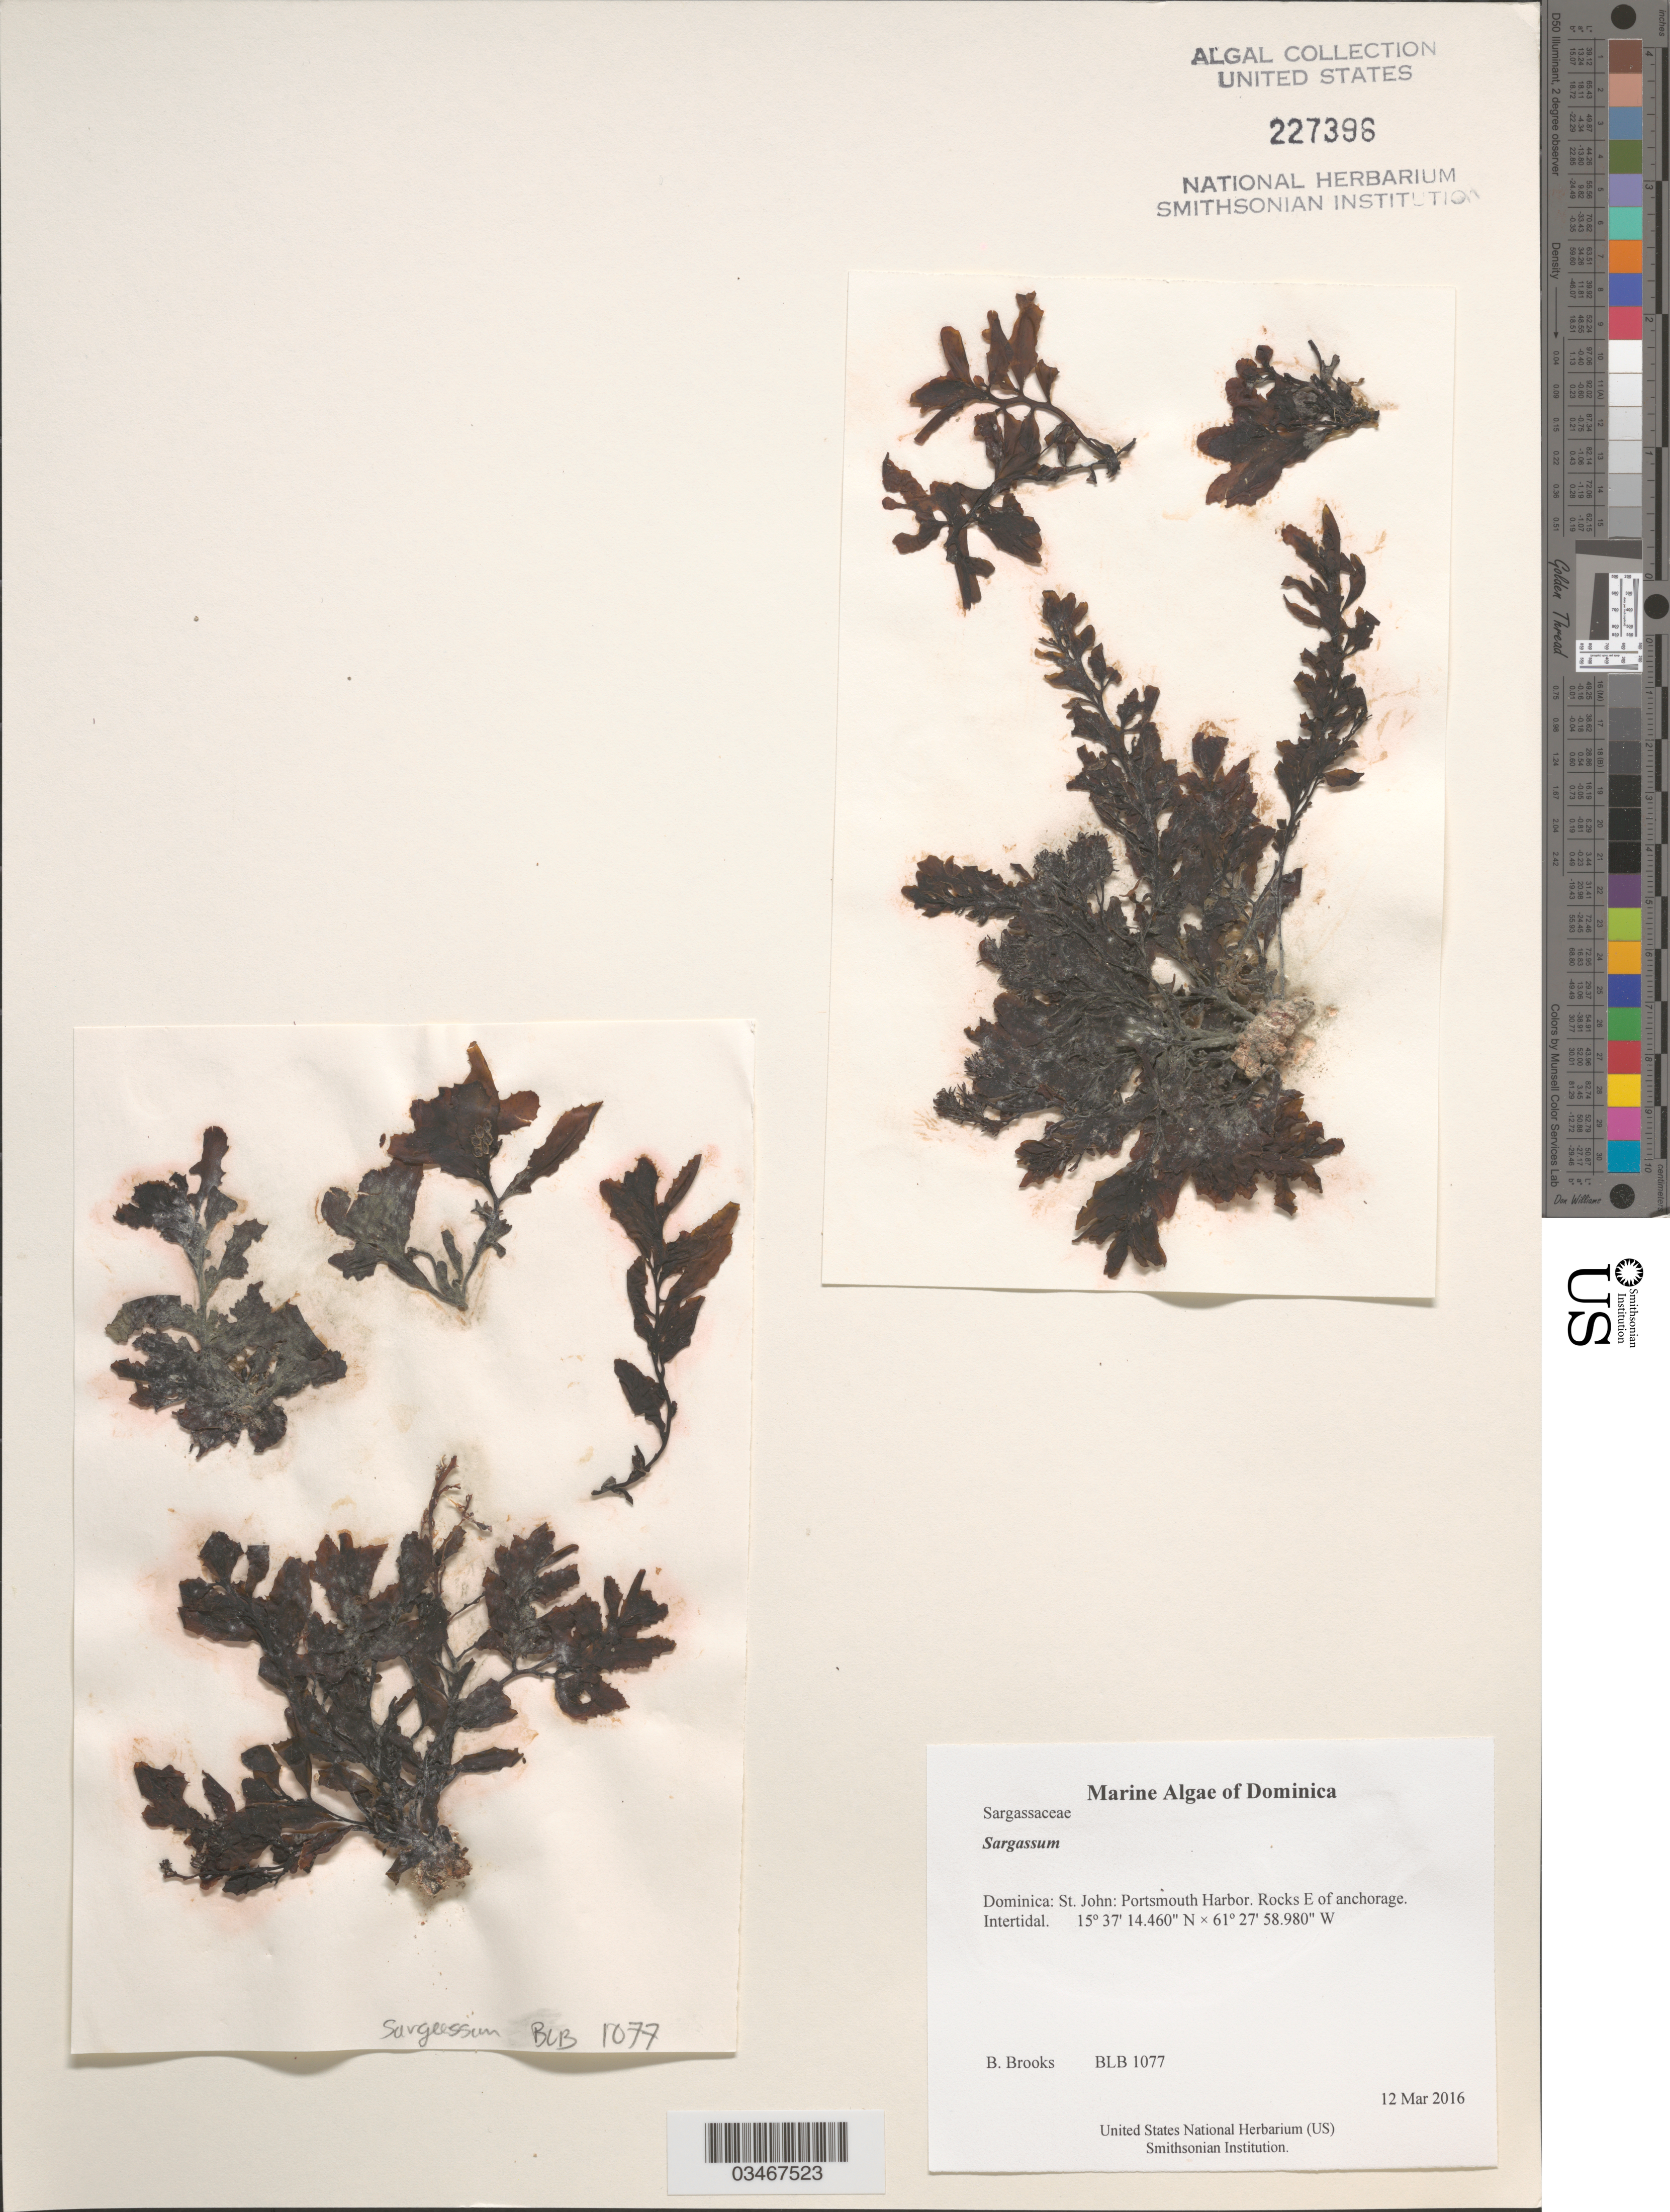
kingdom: Chromista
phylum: Ochrophyta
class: Phaeophyceae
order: Fucales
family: Sargassaceae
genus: Sargassum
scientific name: Sargassum sp.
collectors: B. Brooks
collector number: BLB 1077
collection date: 2016-03-12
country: Dominica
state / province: St. John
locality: Portsmouth Harbor. Rocks E of anchorage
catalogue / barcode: US 227396